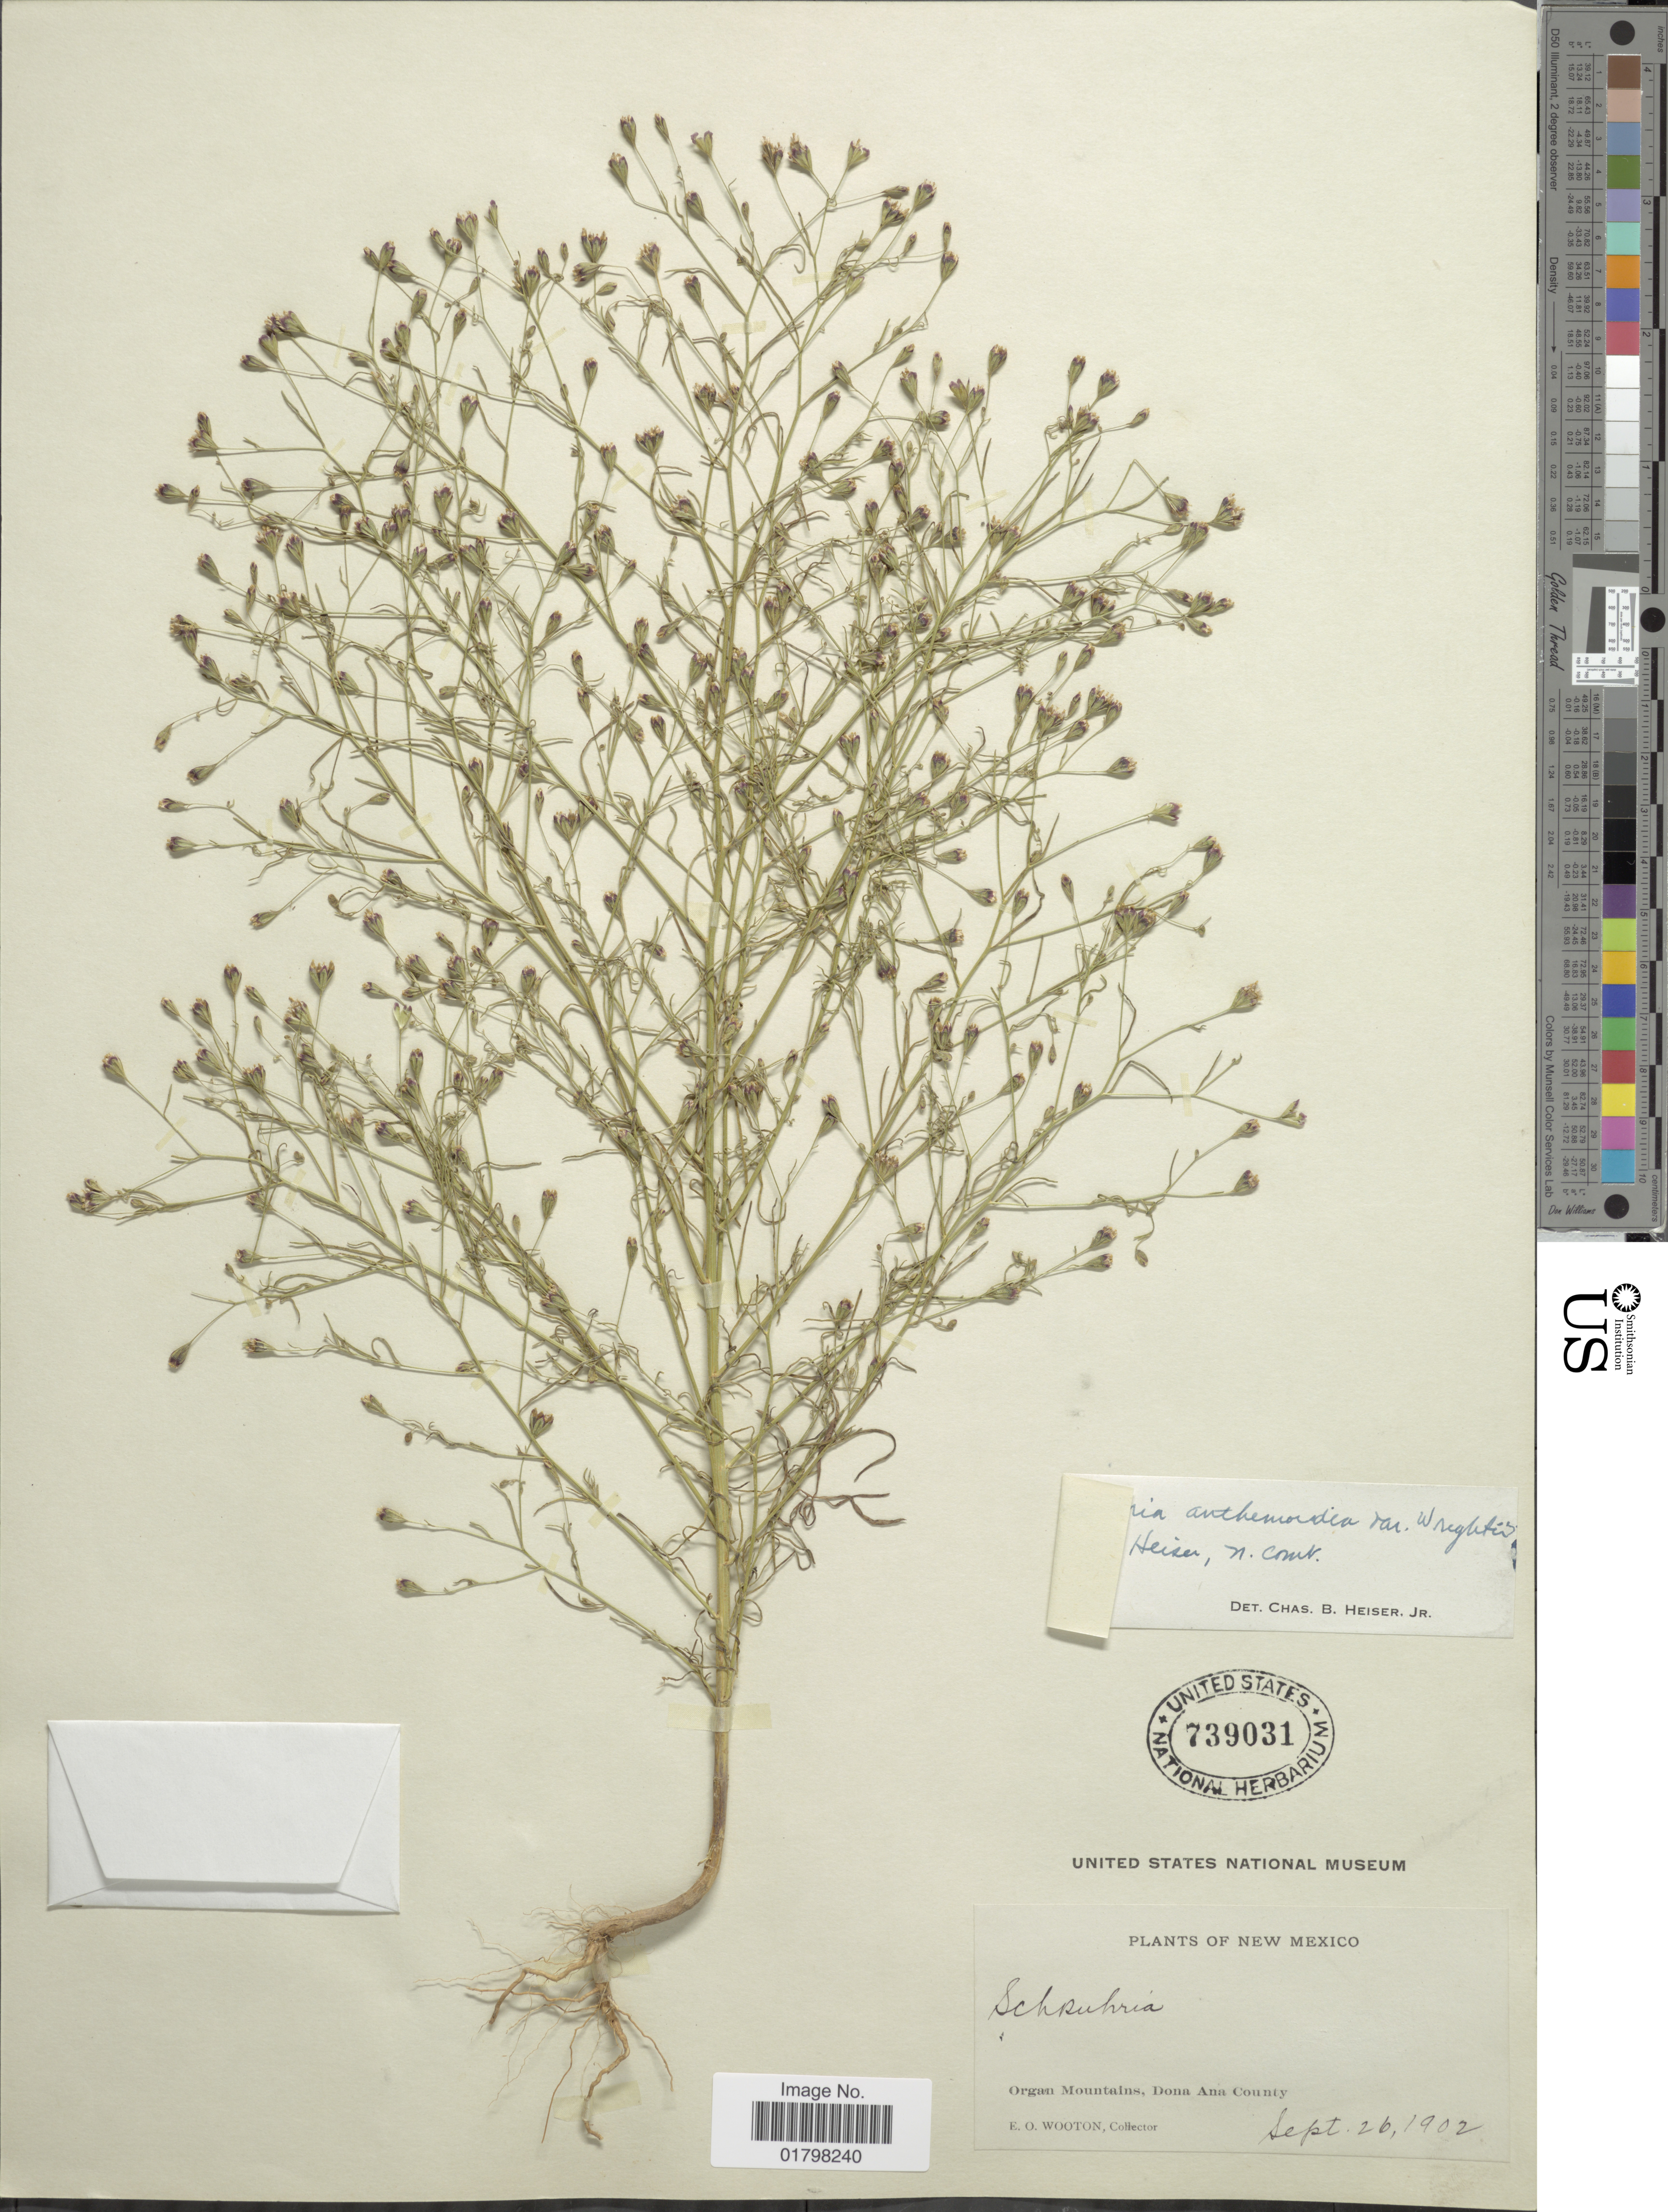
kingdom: Plantae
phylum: Tracheophyta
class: Magnoliopsida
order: Asterales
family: Asteraceae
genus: Schkuhria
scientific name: Schkuhria wislizeni var. wrightii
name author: (A. Gray) S.F. Blake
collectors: E. O. Wooton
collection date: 1902-09-26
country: United States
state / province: New Mexico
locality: Organ Mountains, Dona Ana County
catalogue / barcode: US 739031